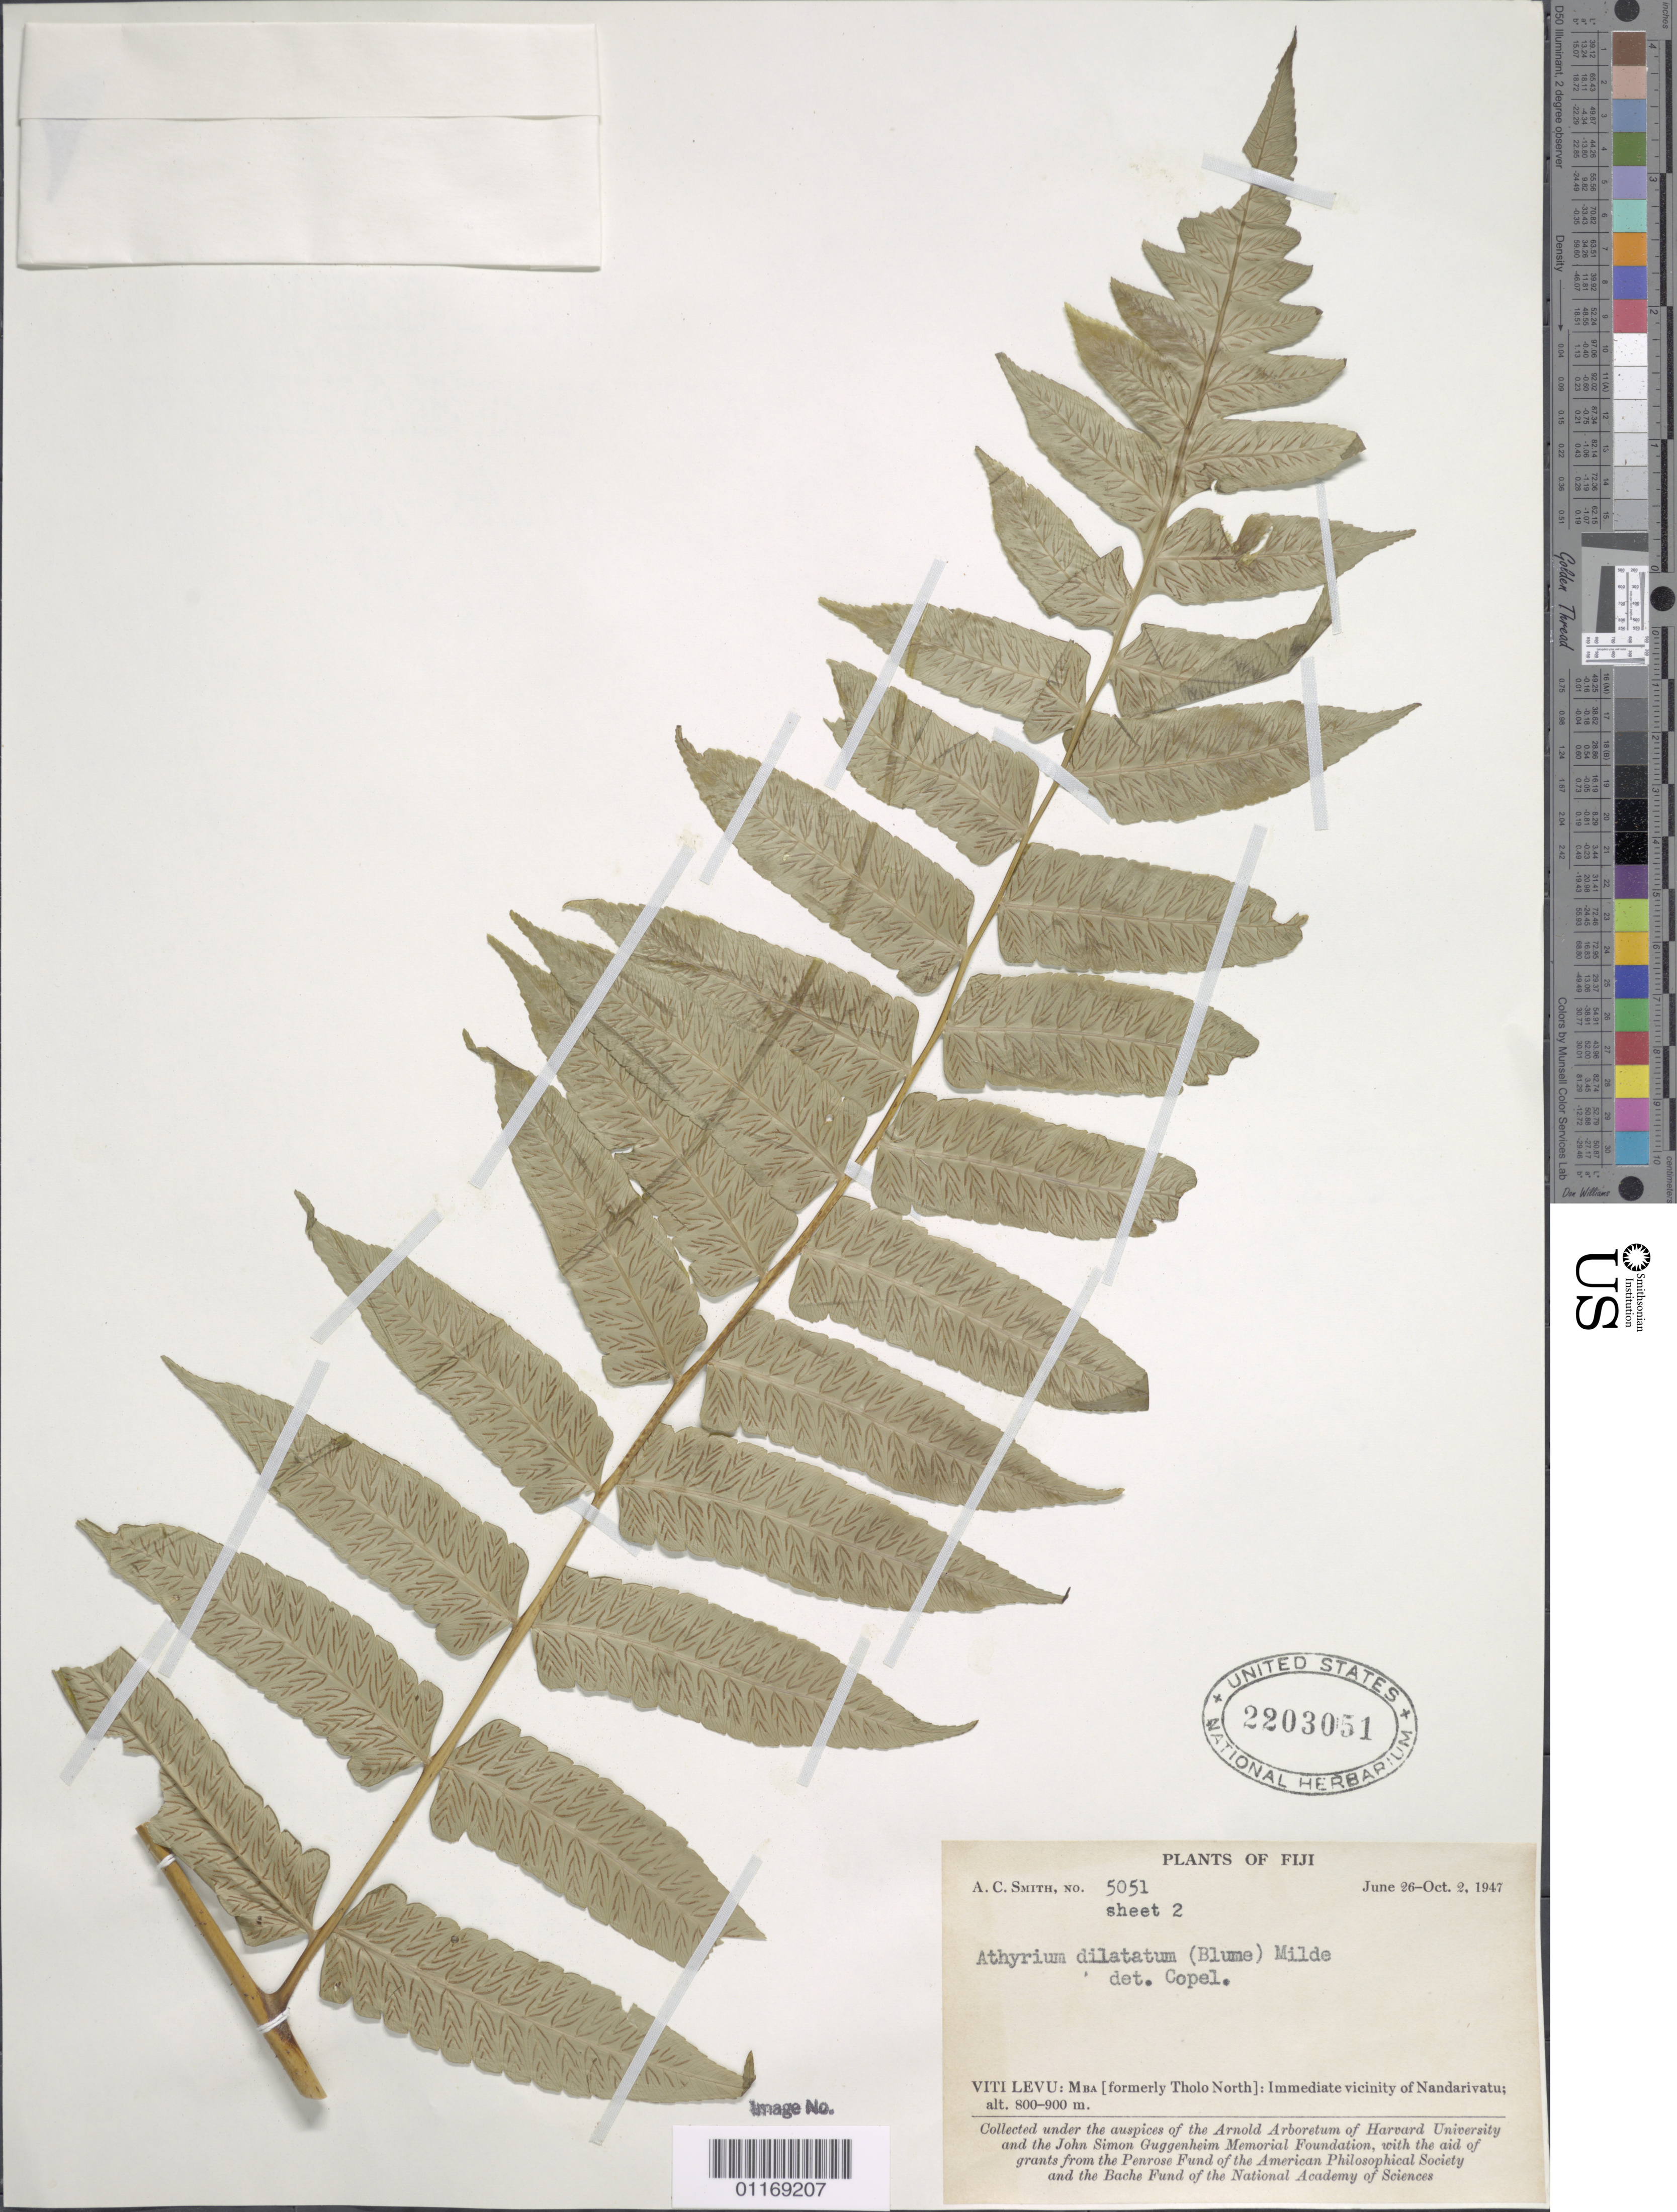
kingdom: Plantae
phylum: Tracheophyta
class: Polypodiopsida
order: Polypodiales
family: Athyriaceae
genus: Diplazium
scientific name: Diplazium sp.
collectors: A. C. Smith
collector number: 5051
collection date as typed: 26 Jun 1947 to 02 Oct 1947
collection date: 1947-06-26/1947-10-02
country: Fiji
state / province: Western Division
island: Viti Levu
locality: Mba Prov.: immediate vicinity of Nandarivatu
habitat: Dense forest along stream among rocks.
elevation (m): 800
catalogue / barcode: US 2203051